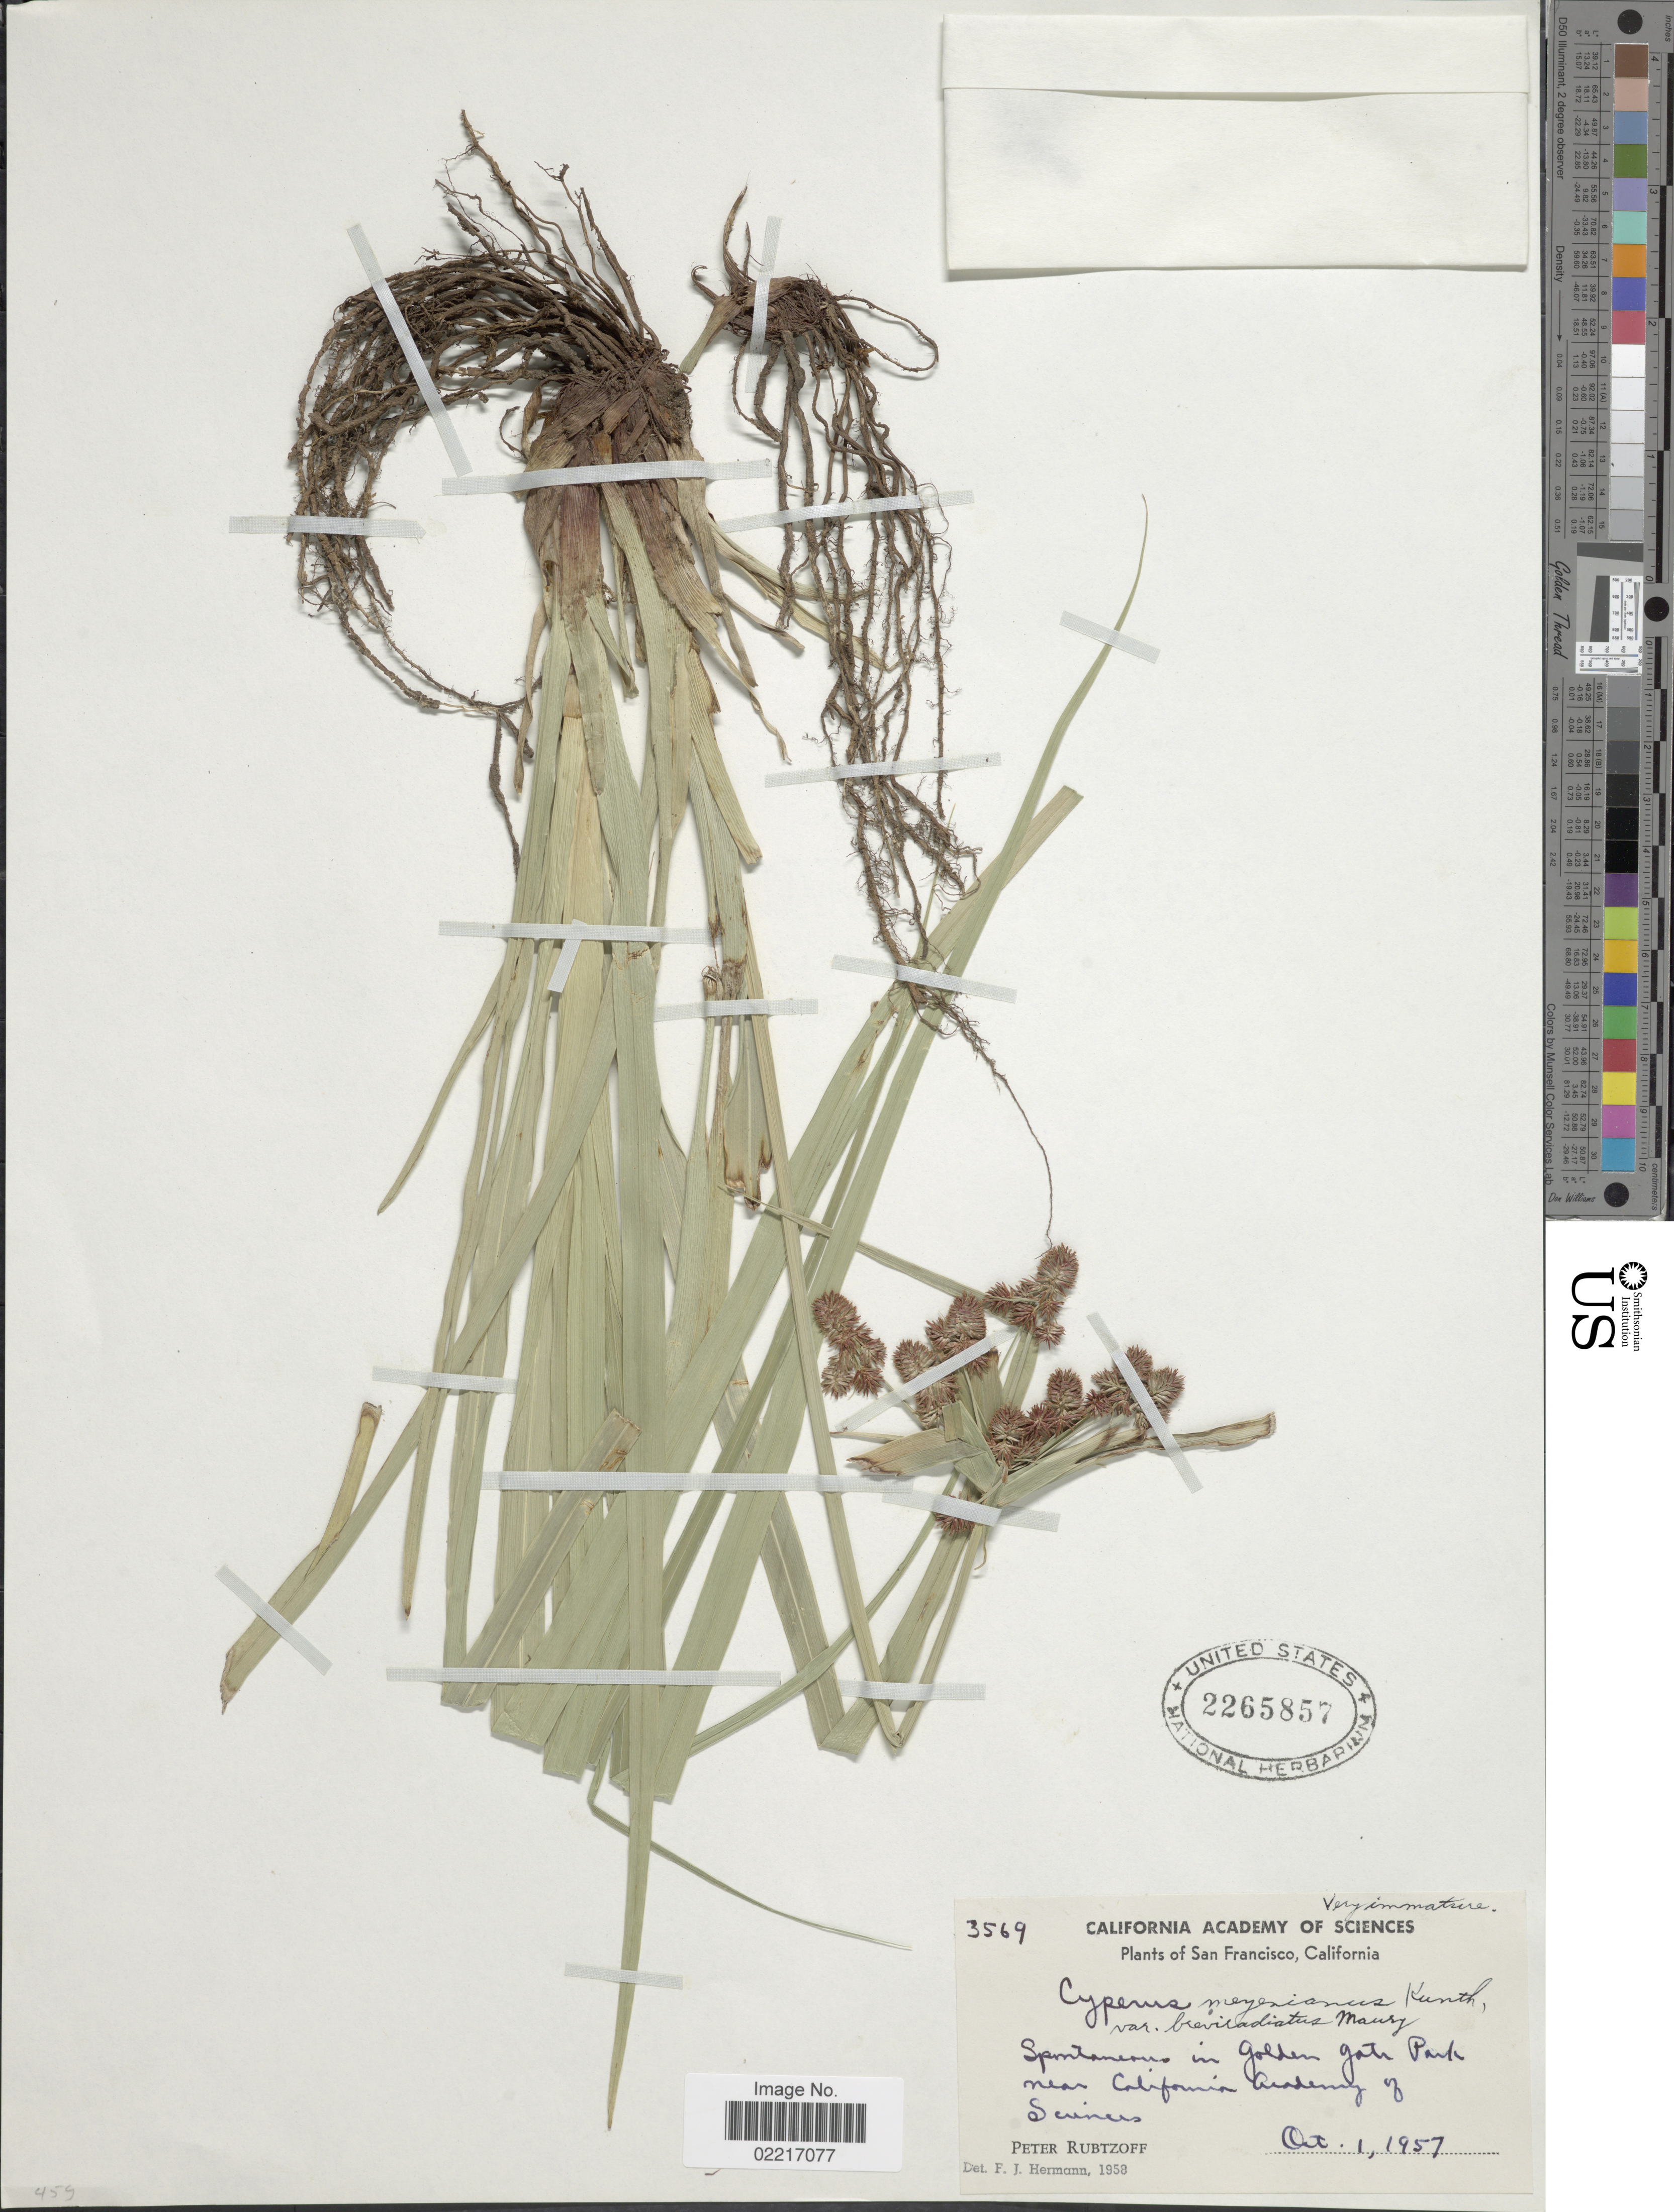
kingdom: Plantae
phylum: Tracheophyta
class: Liliopsida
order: Poales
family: Cyperaceae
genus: Cyperus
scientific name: Cyperus owanii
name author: Boeckeler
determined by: Howell, J. T., (CAS), California Academy of Sciences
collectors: P. Rubtzoff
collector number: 3569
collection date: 1957-10-01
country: United States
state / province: California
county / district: San Francisco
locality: San Francisco, in Golden Gate Park, near California Academy of Sciences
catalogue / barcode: US 2265857